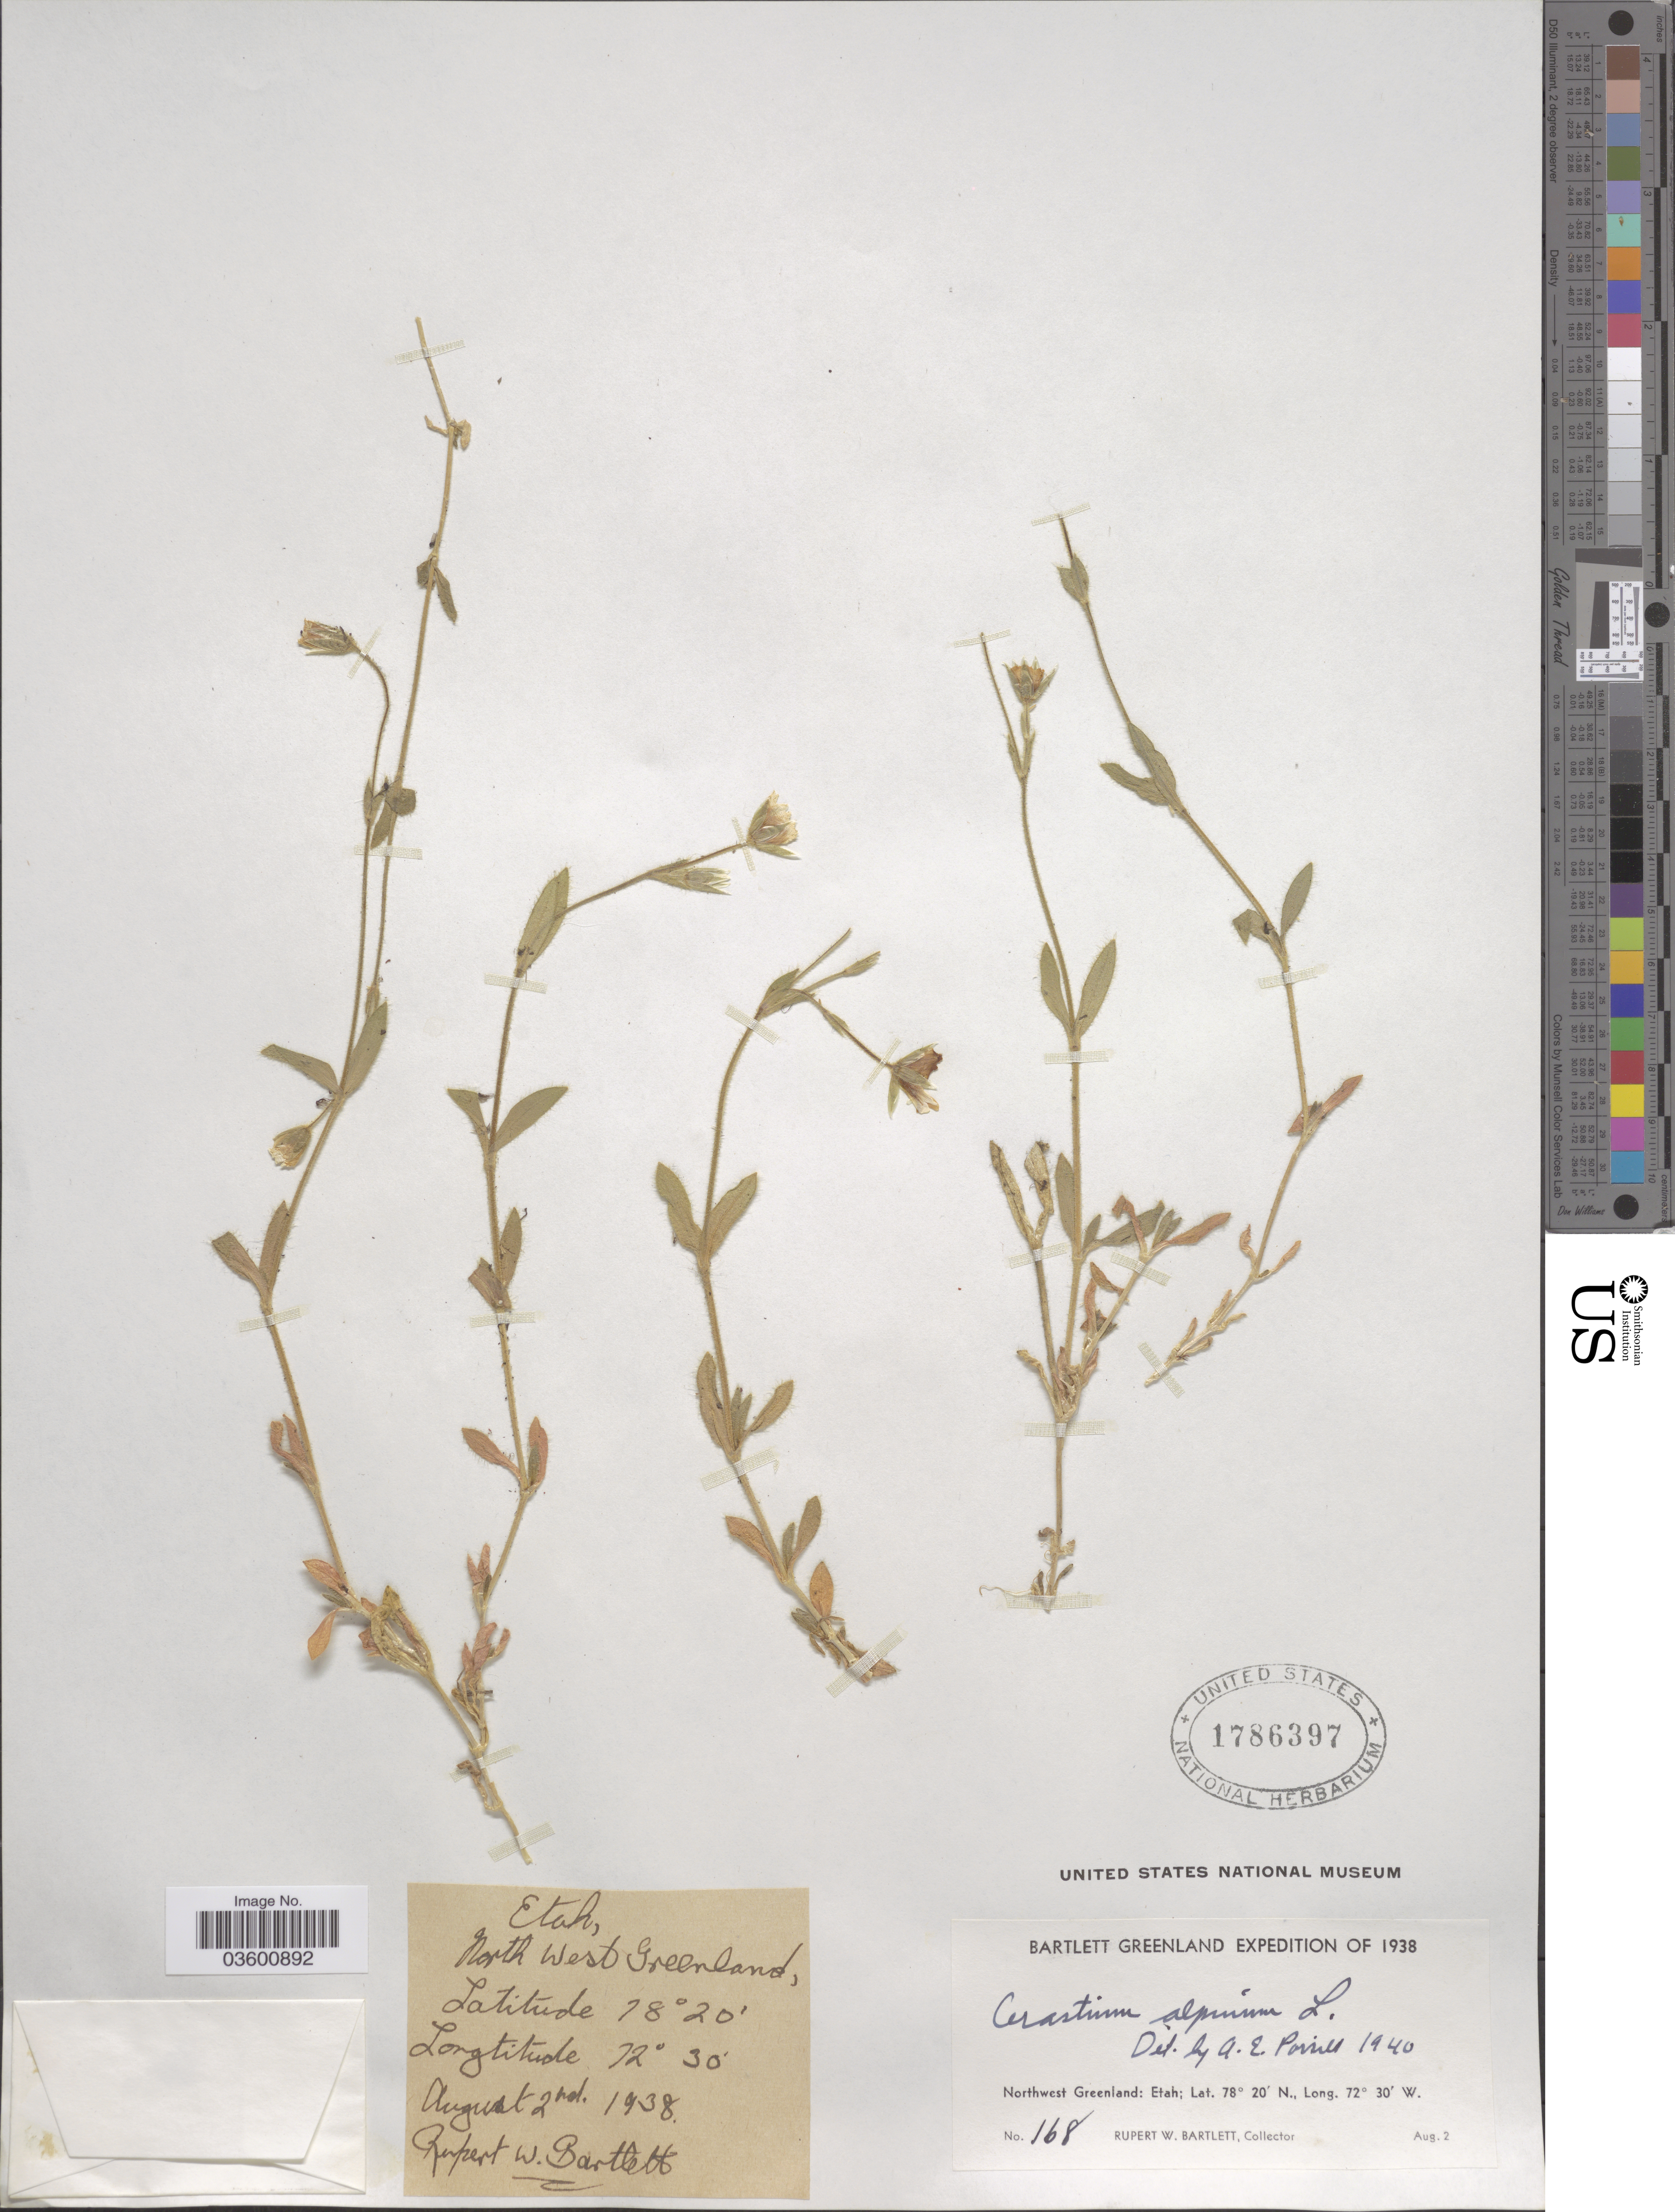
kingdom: Plantae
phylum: Tracheophyta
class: Magnoliopsida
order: Caryophyllales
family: Caryophyllaceae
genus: Cerastium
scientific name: Cerastium alpinum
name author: L.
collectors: R. W. Bartlett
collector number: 168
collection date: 1938-08-02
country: Greenland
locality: Northwest Greenland: Etah.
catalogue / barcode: US 1786397